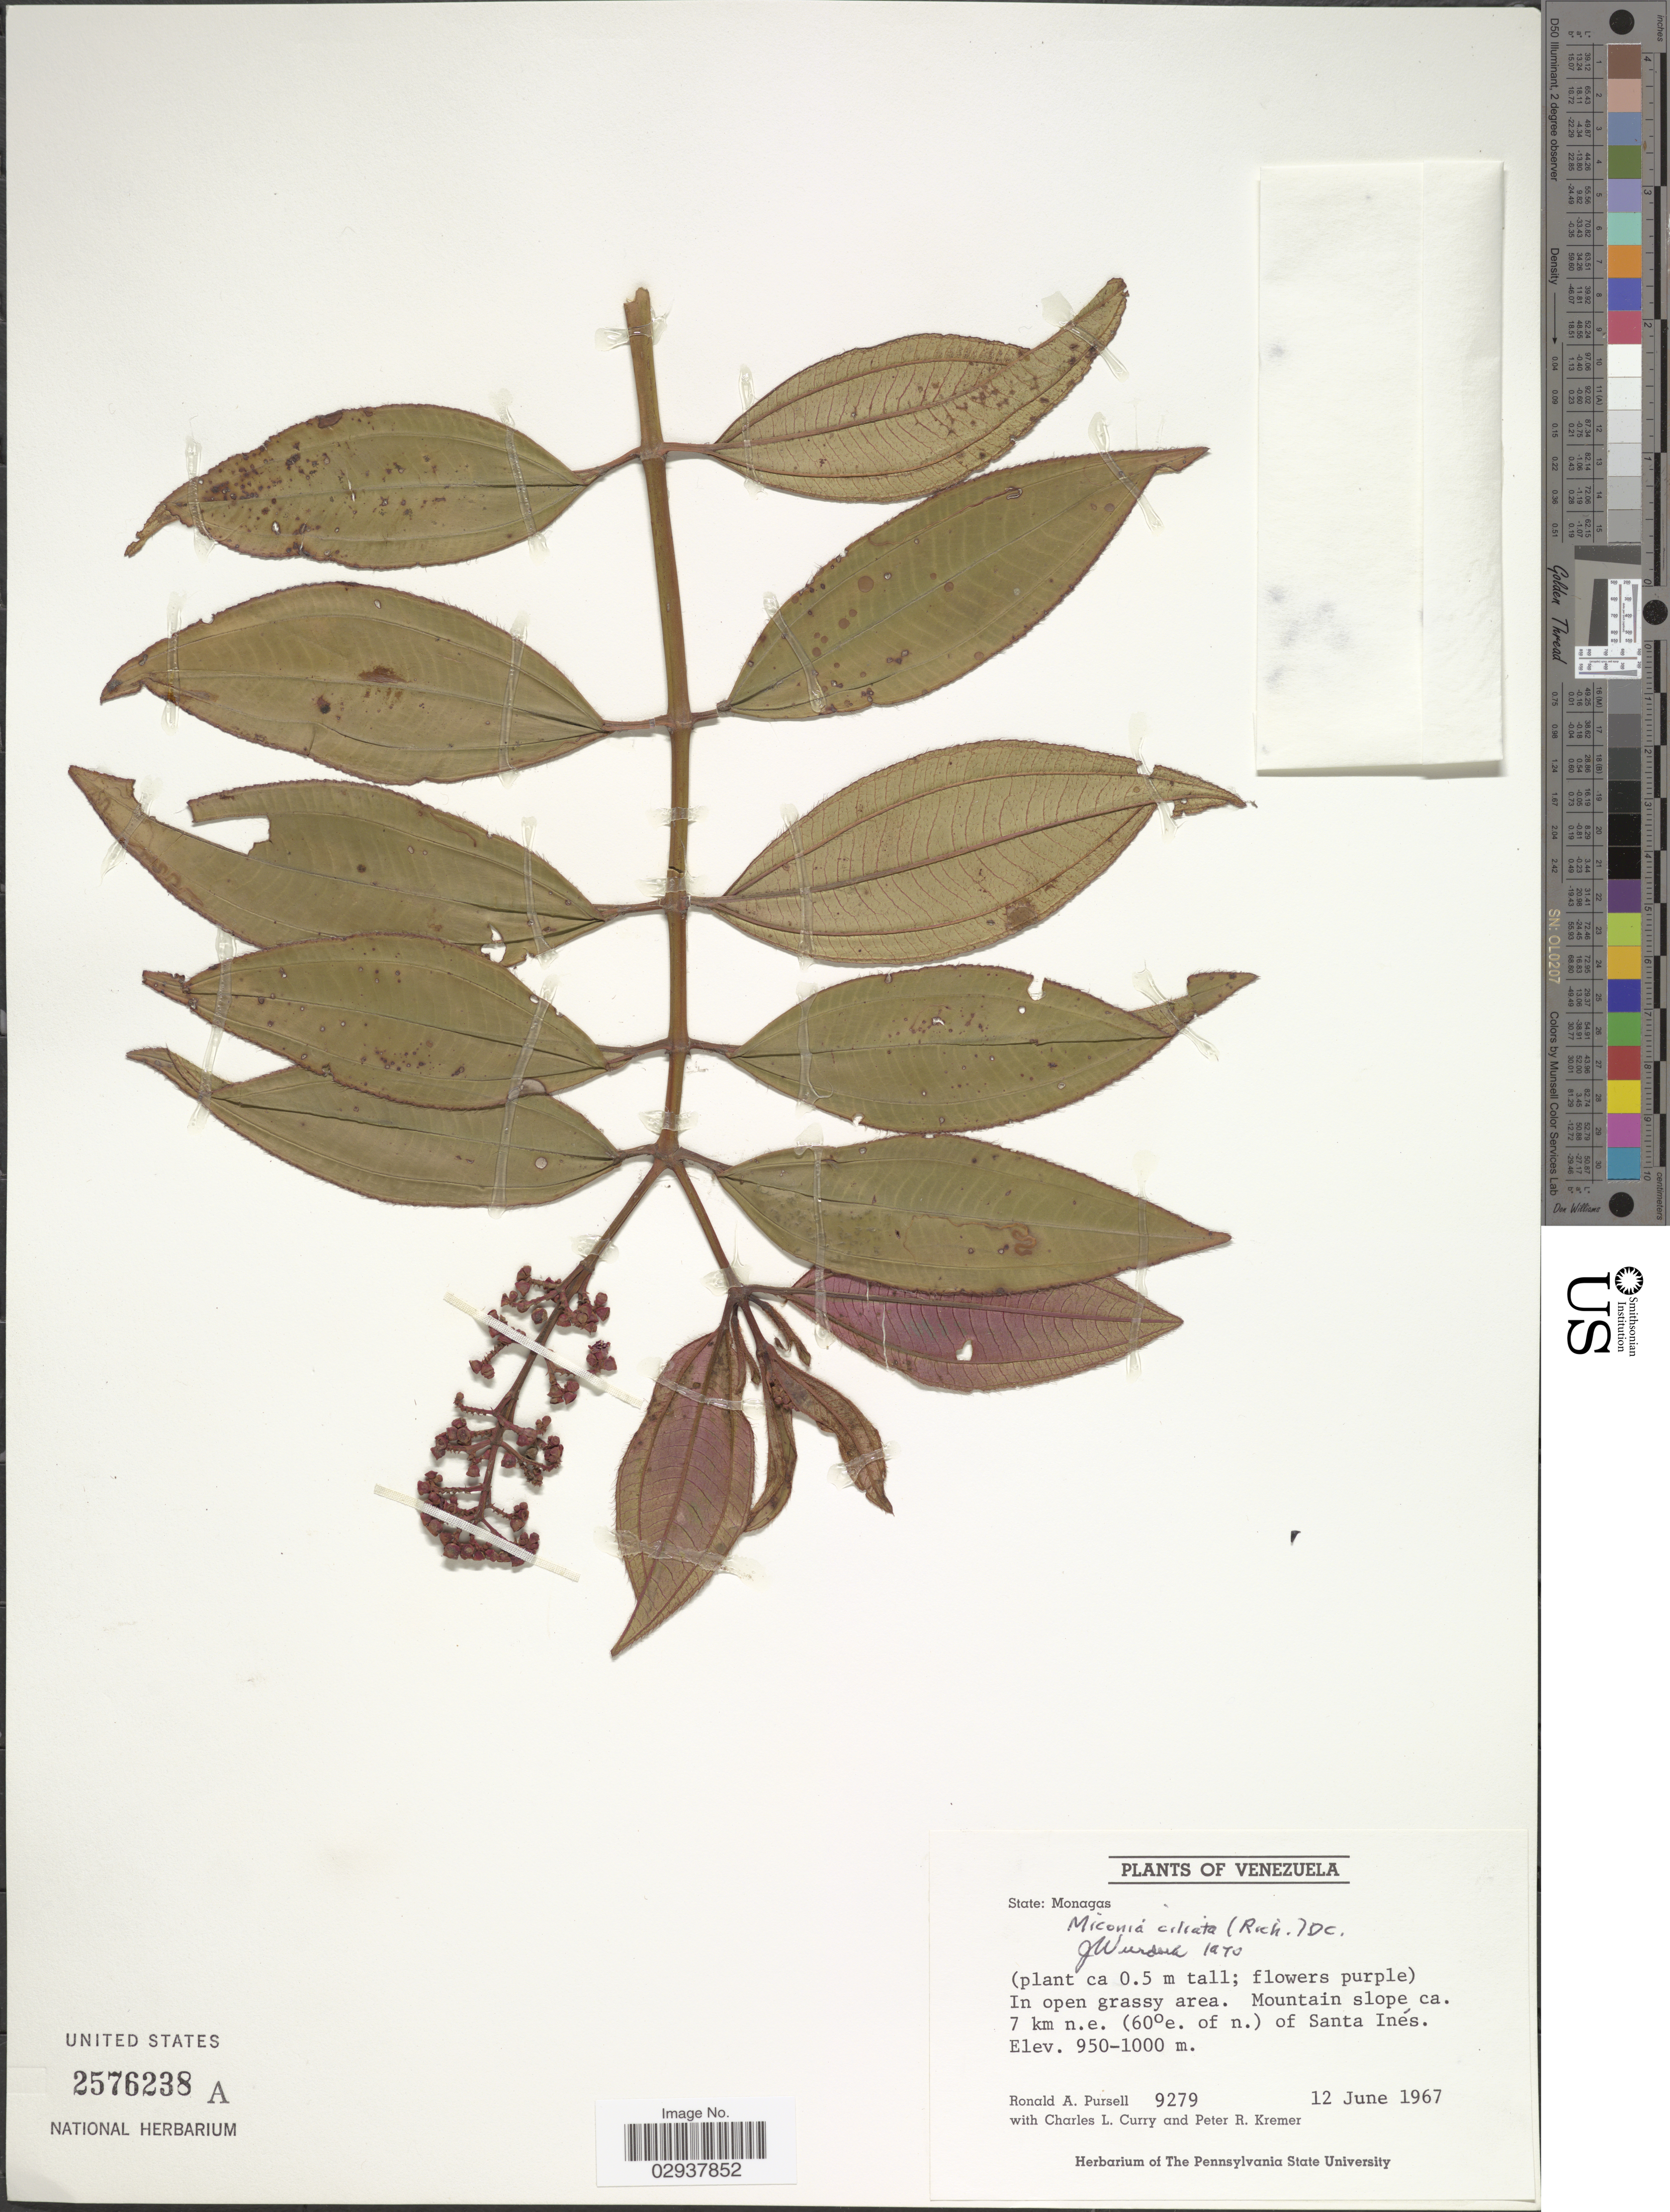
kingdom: Plantae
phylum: Tracheophyta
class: Magnoliopsida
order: Myrtales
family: Melastomataceae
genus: Miconia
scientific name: Miconia ciliata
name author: (Rich.) DC.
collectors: R. A. Pursell, C. L. Curry & P. Kremer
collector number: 9279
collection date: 1967-06-12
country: Venezuela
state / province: Monagas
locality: State: Monagas. In open grassy area. Mountain slope ca. 7 km n. e. (60º e. of n. ) of Santa Inés.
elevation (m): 950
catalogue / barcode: US 2576238A